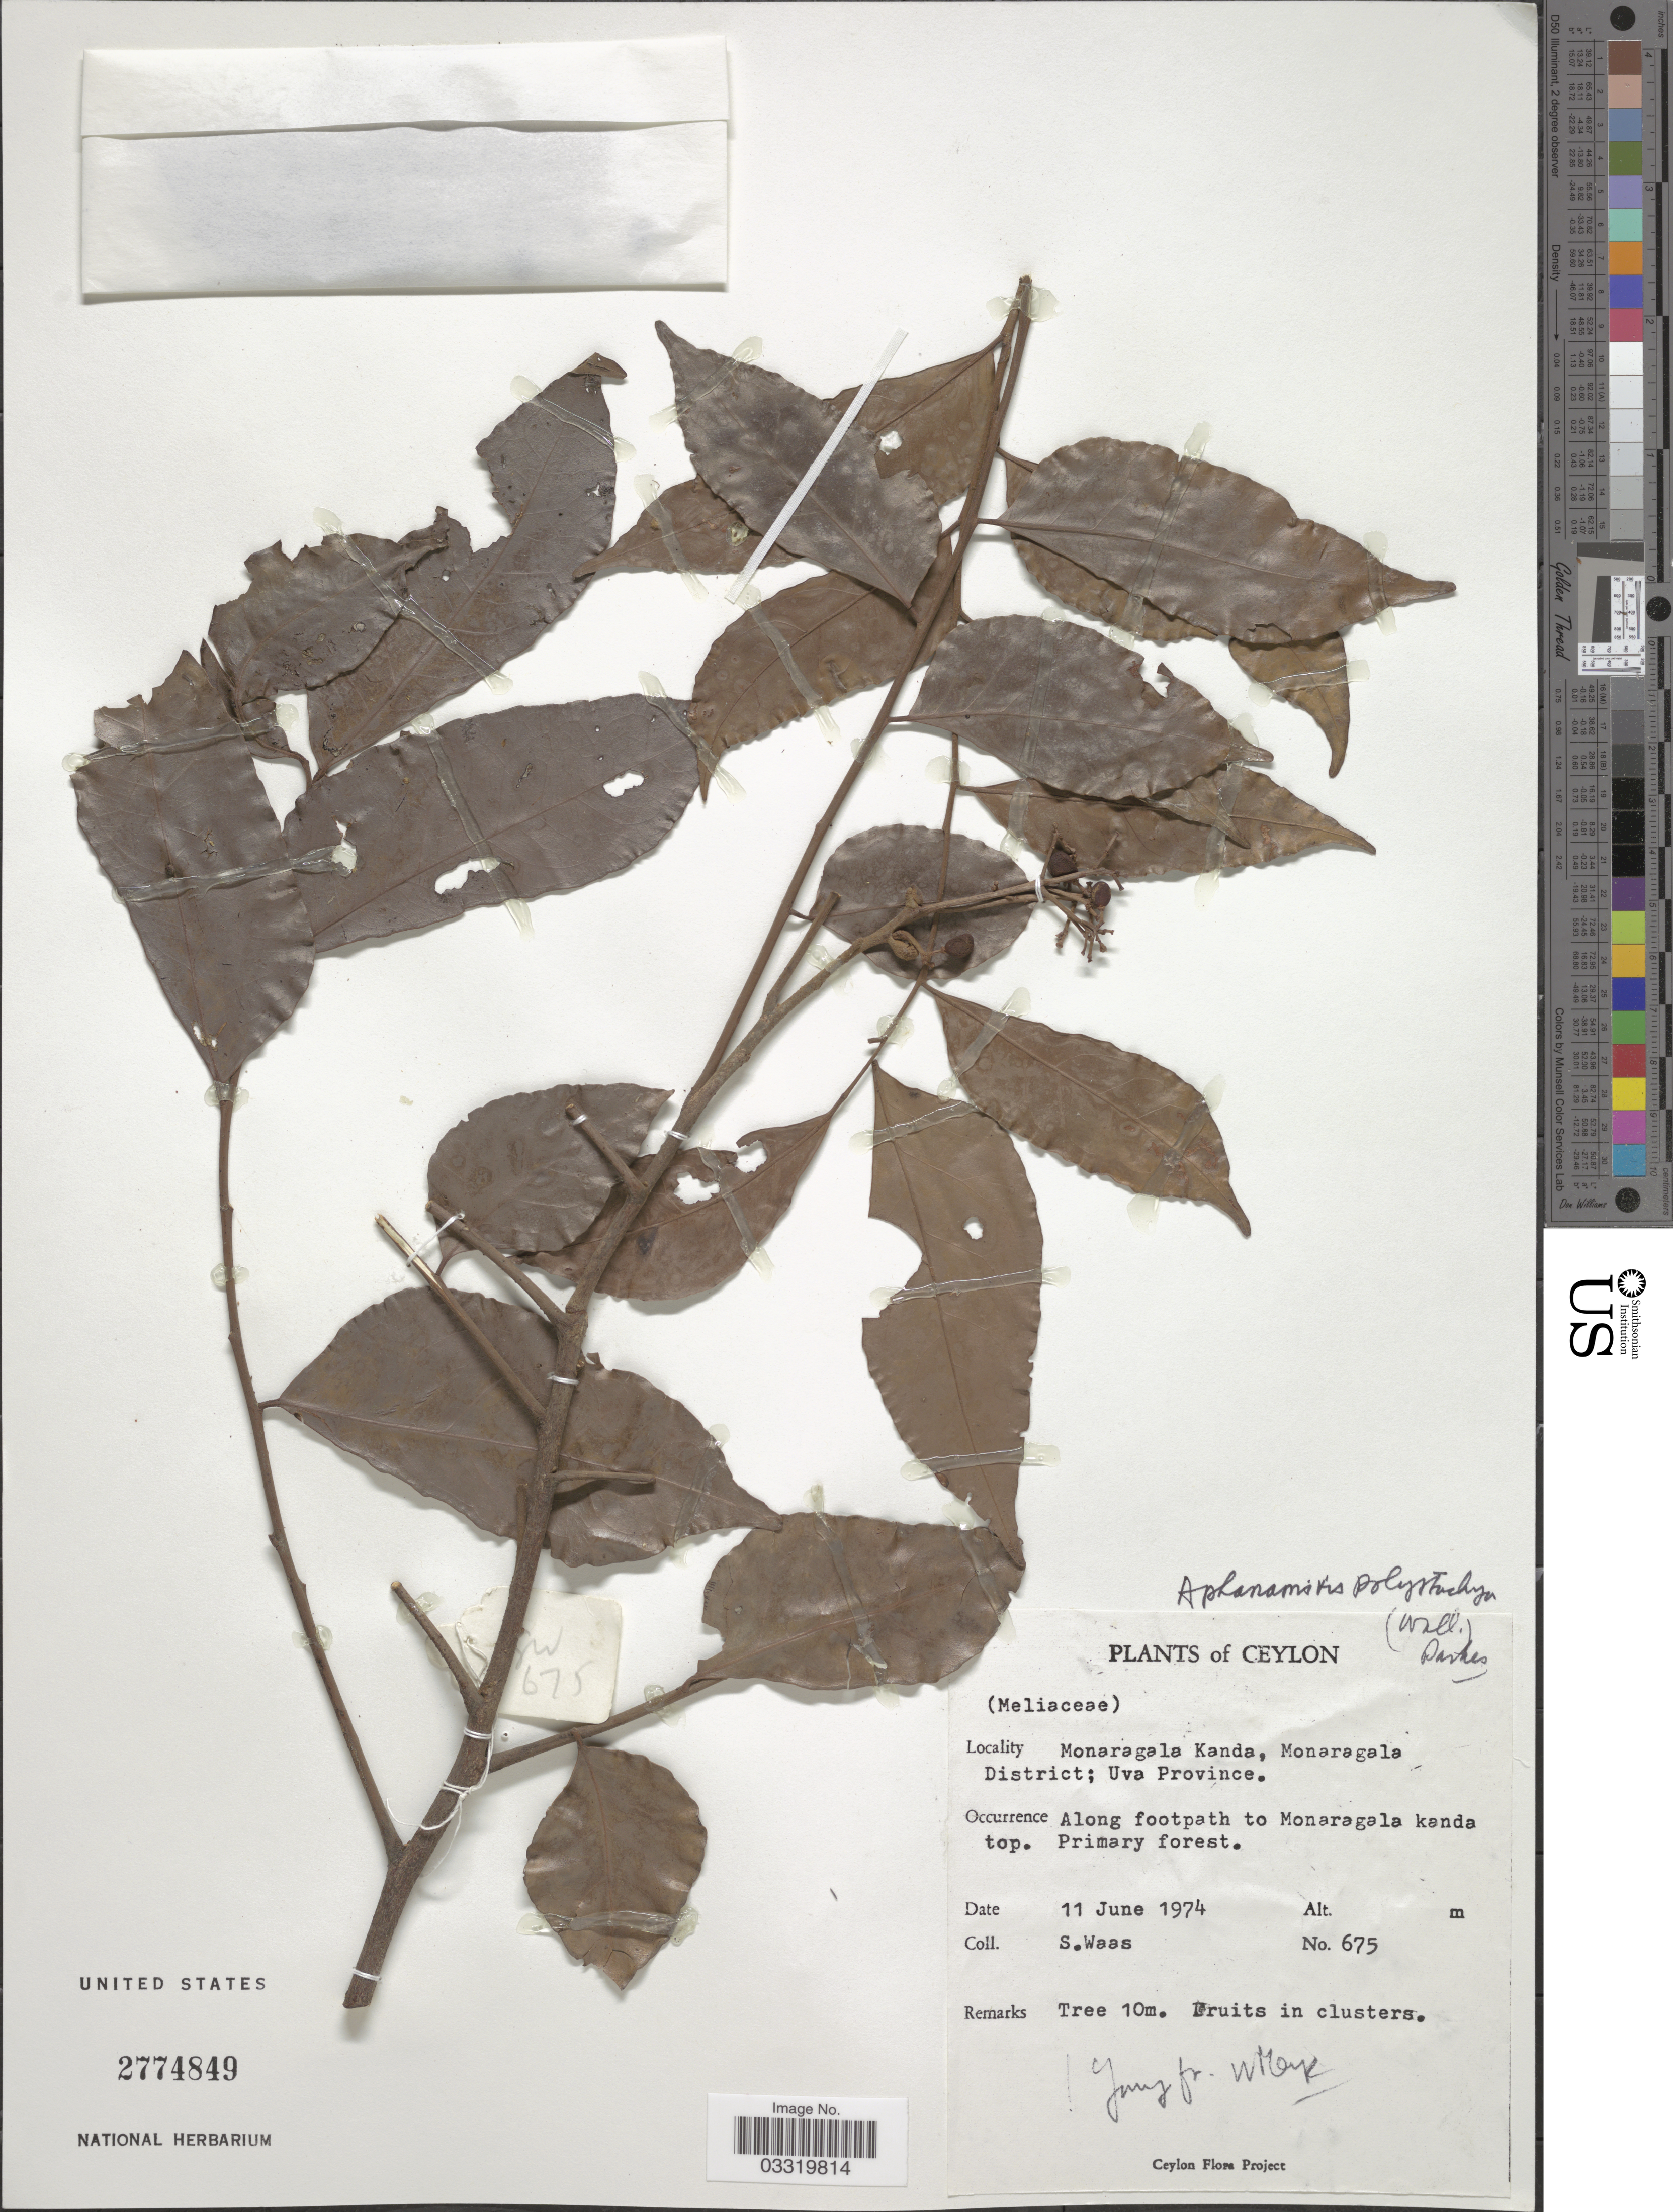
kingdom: Plantae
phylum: Tracheophyta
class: Magnoliopsida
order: Sapindales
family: Meliaceae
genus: Aphanamixis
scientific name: Aphanamixis polystachya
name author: (Wall.) R. Parker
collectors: S. Waas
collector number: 675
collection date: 1974-06-11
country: Sri Lanka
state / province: Uva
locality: Ceylon, Monragala Kanda, Monaragala District, Along footpath to Monoragala kanda top.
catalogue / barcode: US 2774849